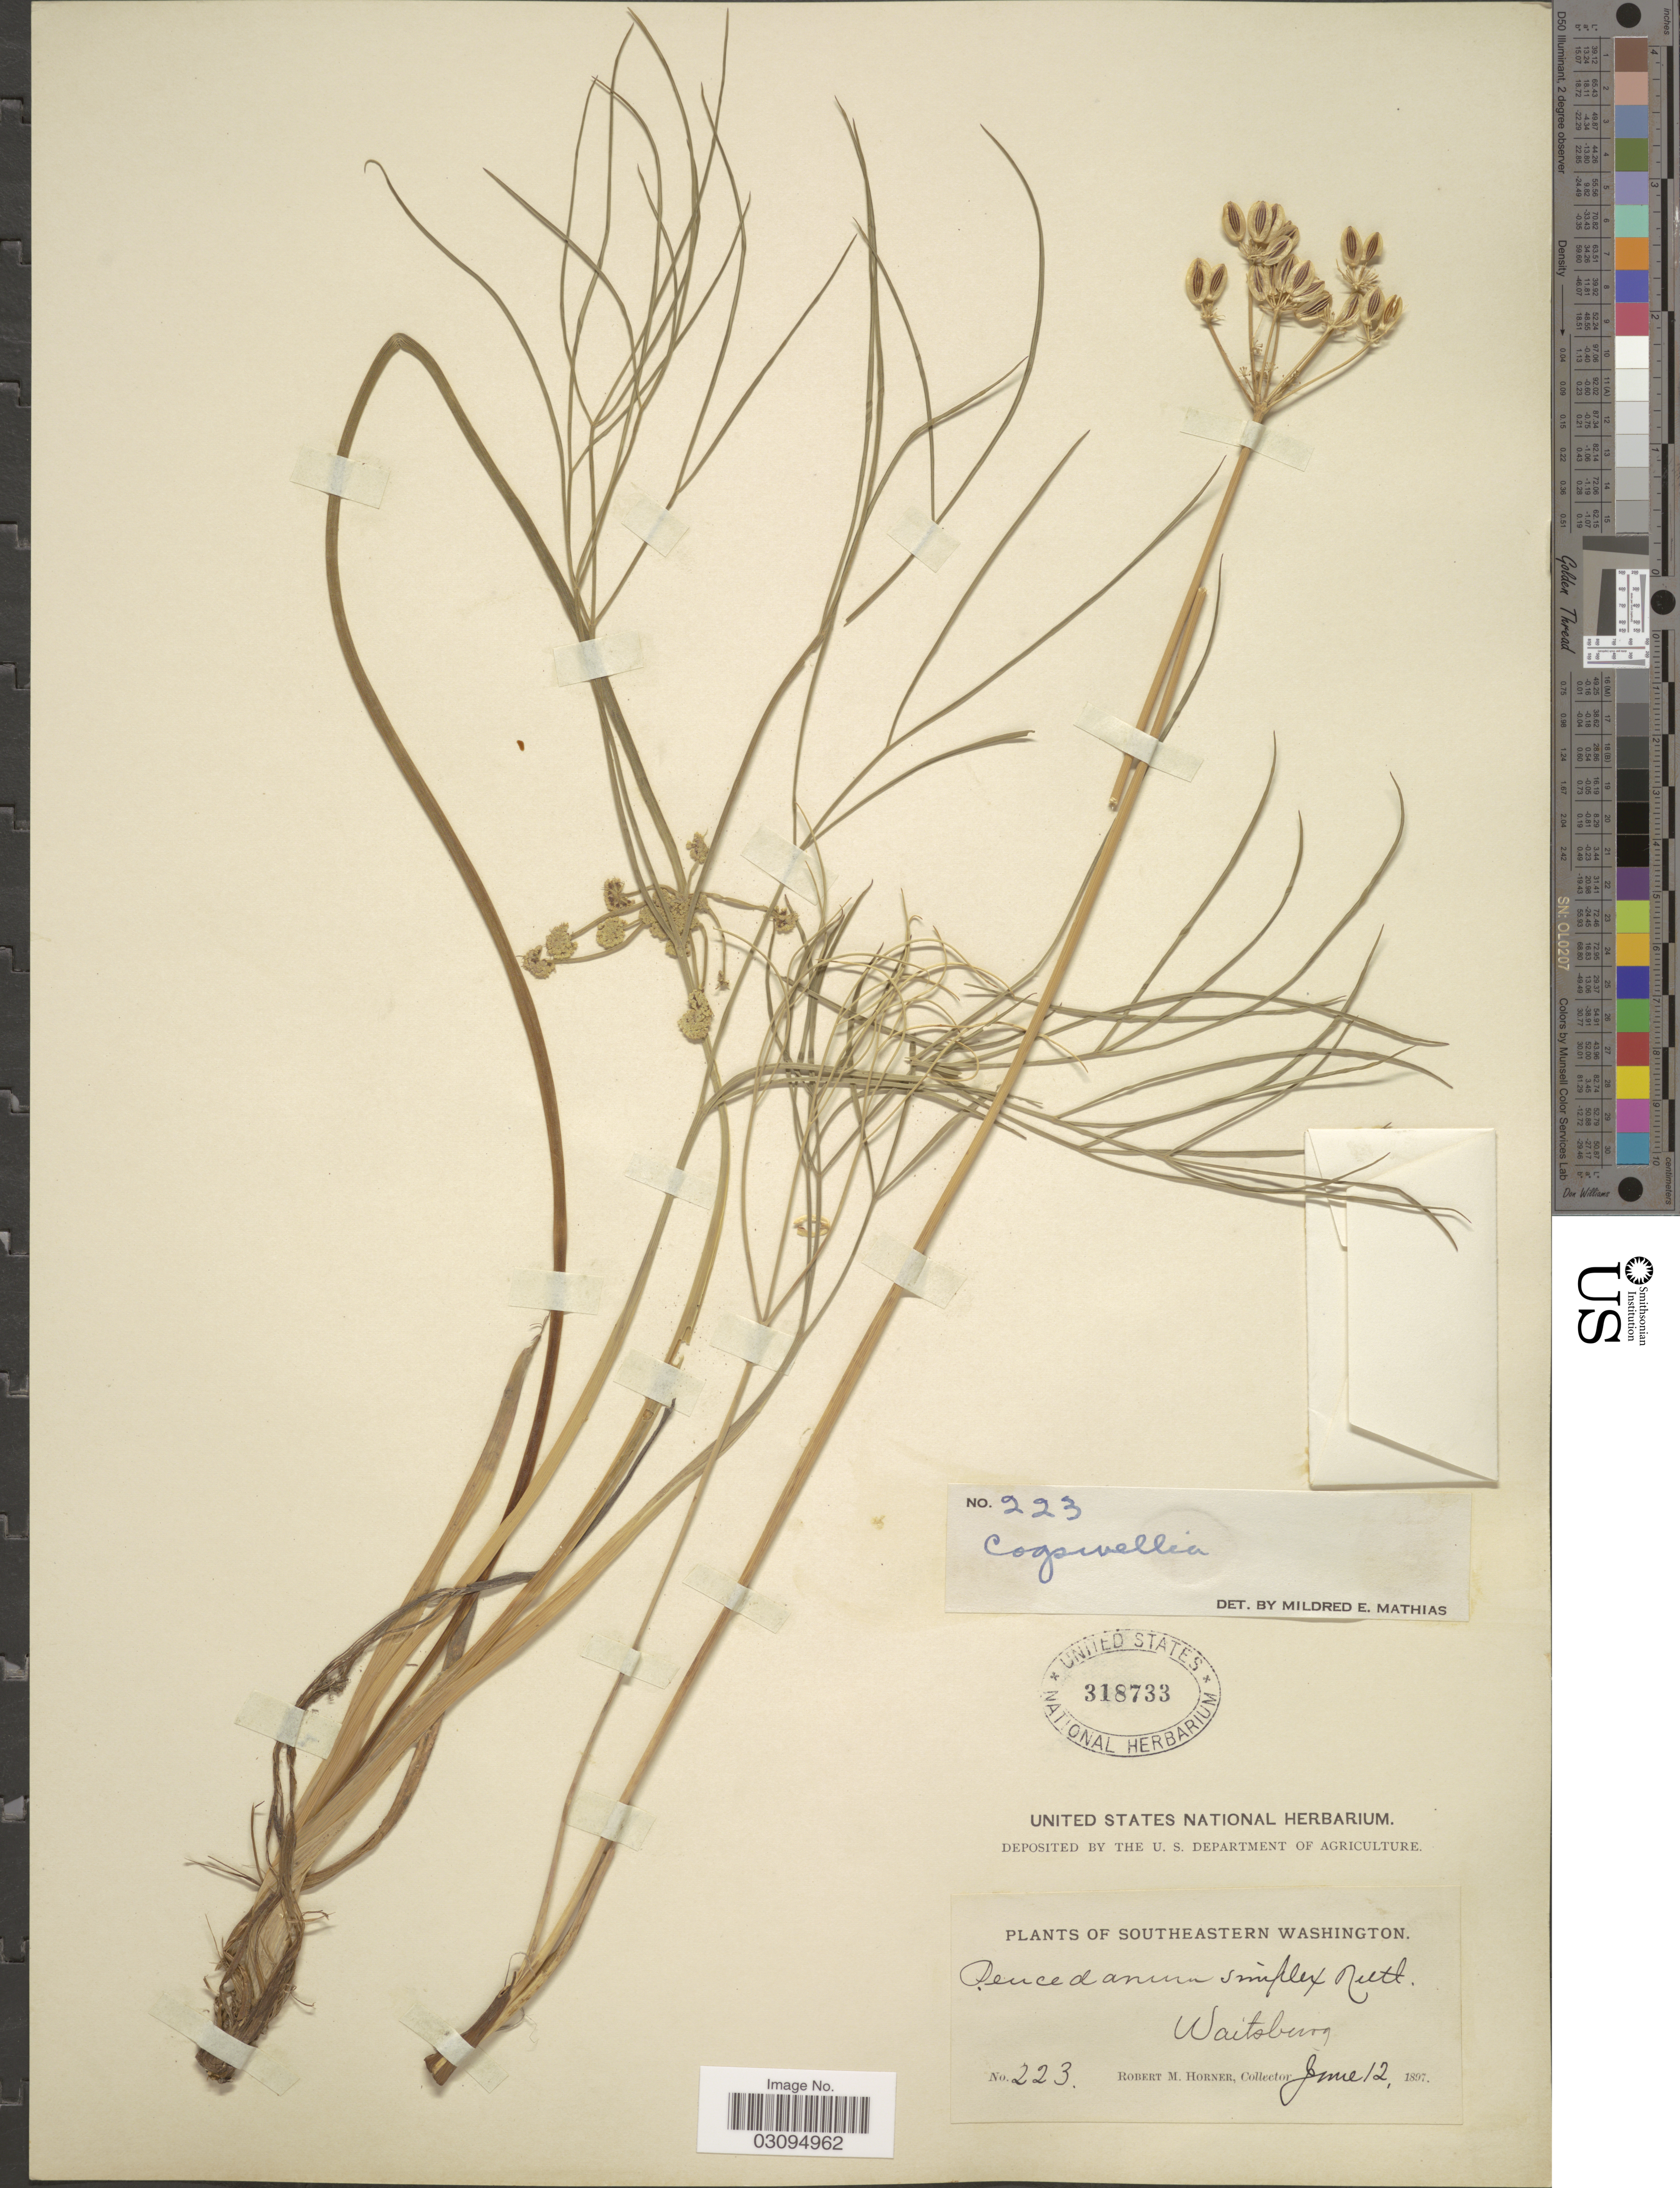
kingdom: Plantae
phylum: Tracheophyta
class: Magnoliopsida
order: Apiales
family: Apiaceae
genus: Lomatium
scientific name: Lomatium simplex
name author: (Nutt. ex S. Watson) J.F. Macbr.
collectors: R. Horner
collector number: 223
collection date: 1897-06-12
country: United States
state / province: Washington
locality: Southeastern Washington, Waitsburg.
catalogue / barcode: US 318733